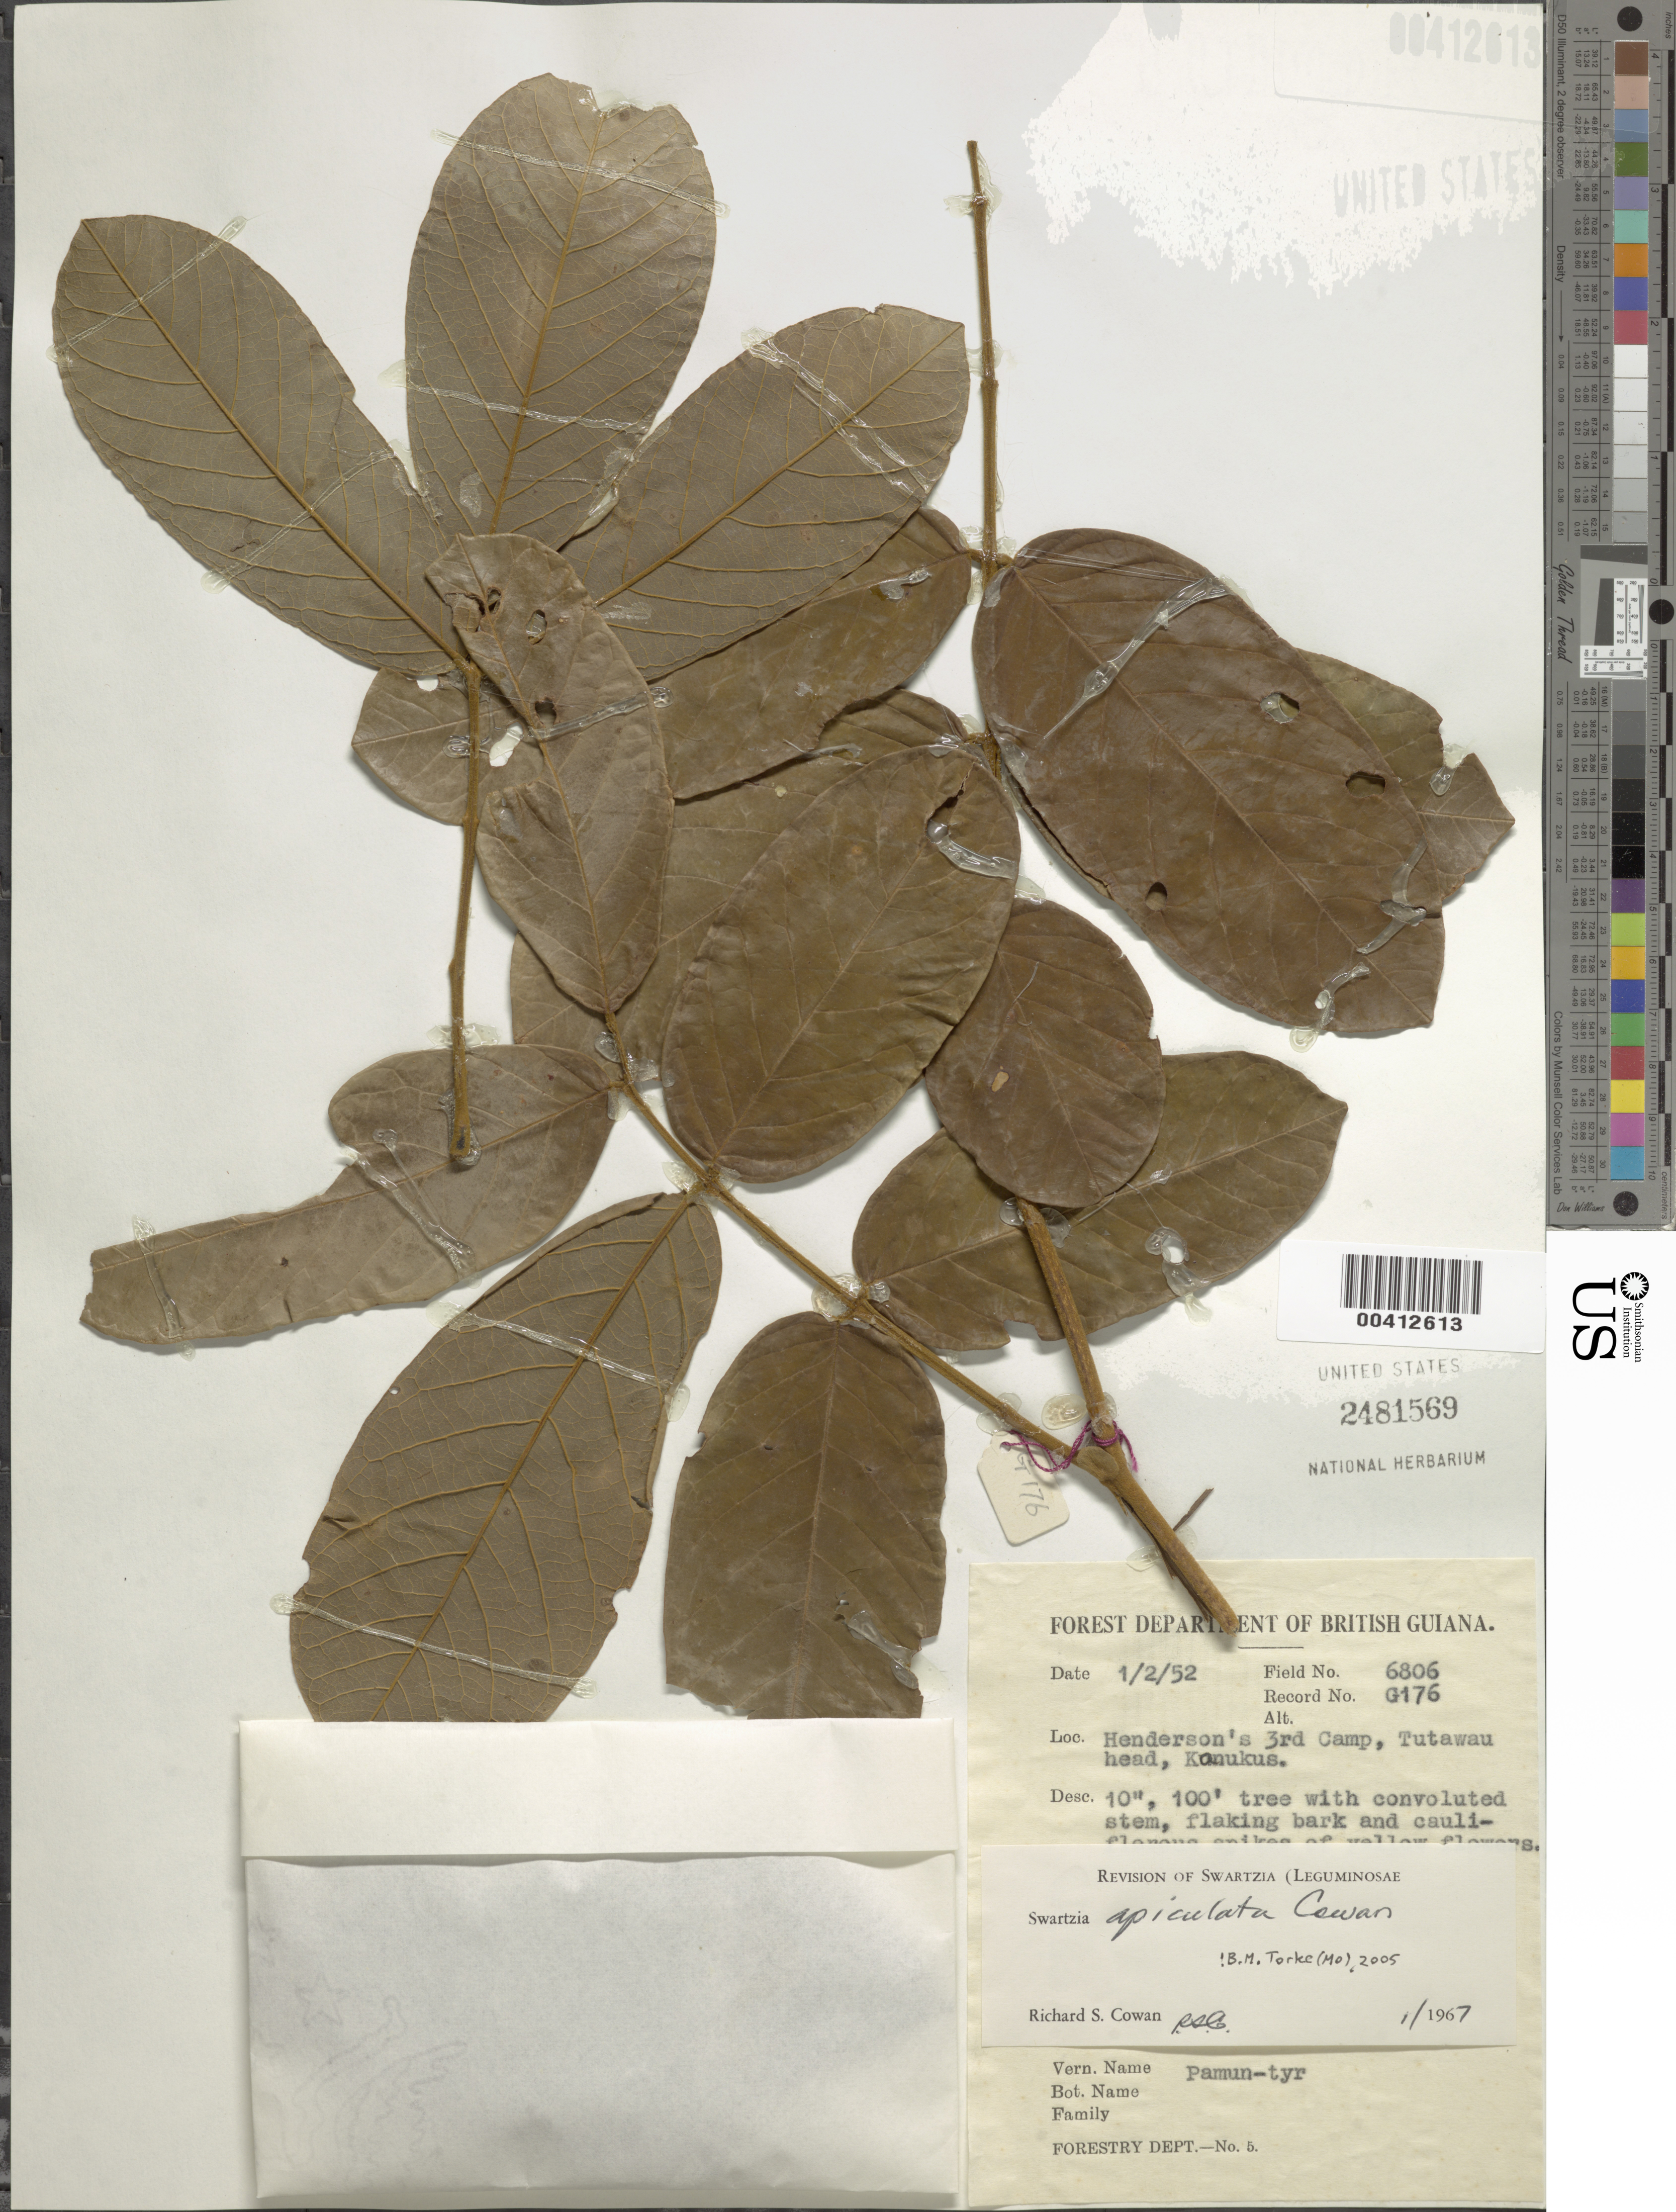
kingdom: Plantae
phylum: Tracheophyta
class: Magnoliopsida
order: Fabales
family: Fabaceae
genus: Swartzia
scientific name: Swartzia apiculata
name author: R.S. Cowan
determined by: Cowan, R. S.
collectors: Forest Dept. of Guyana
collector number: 6806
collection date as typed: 01 Feb 1952 or 02 Jan 1952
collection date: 1952-01-02 or 1952-02-01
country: Guyana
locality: Henderson's 3rd camp, tutawau head, konukus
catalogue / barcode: US 2481569